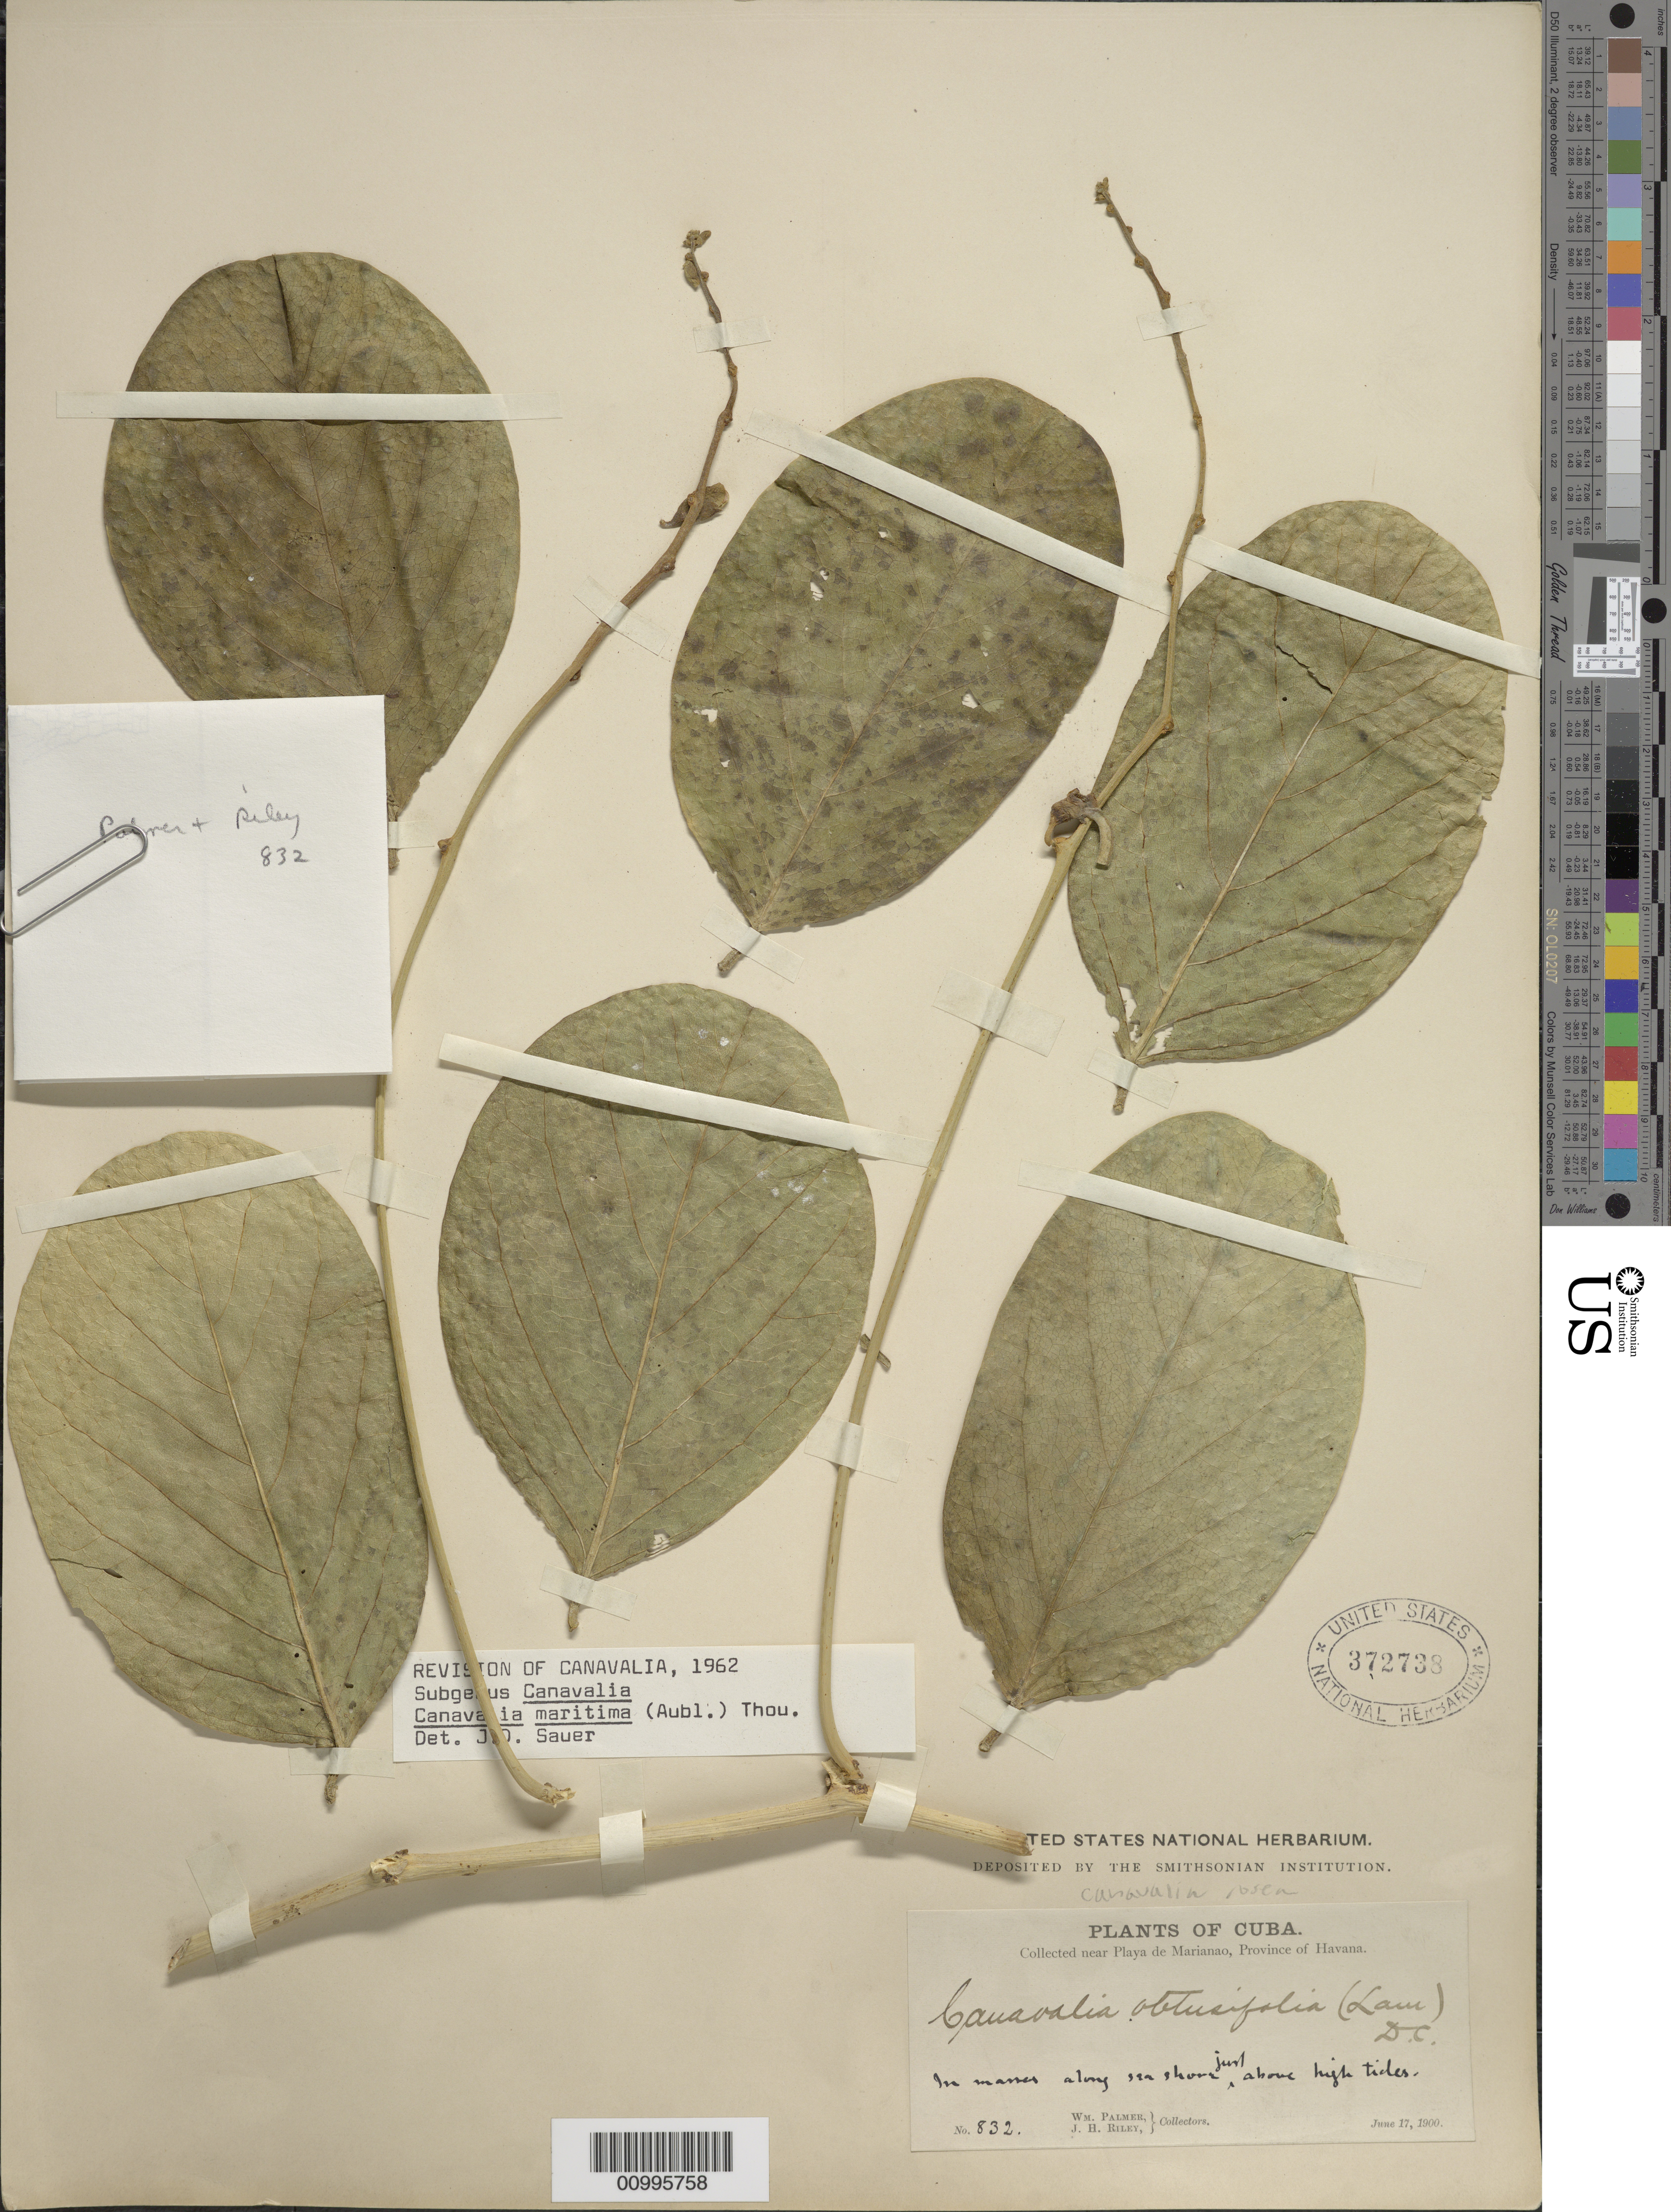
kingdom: Plantae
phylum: Tracheophyta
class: Magnoliopsida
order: Fabales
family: Fabaceae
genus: Canavalia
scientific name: Canavalia rosea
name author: (Sw.) DC.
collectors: W. Palmer & J. H. Riley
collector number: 832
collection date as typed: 17 Jun 1900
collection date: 1900-06-17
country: Cuba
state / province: La Habana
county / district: Municipio Playa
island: Cuba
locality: Near Playa de Marianao Along sea shore just above high tides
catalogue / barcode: US 372738